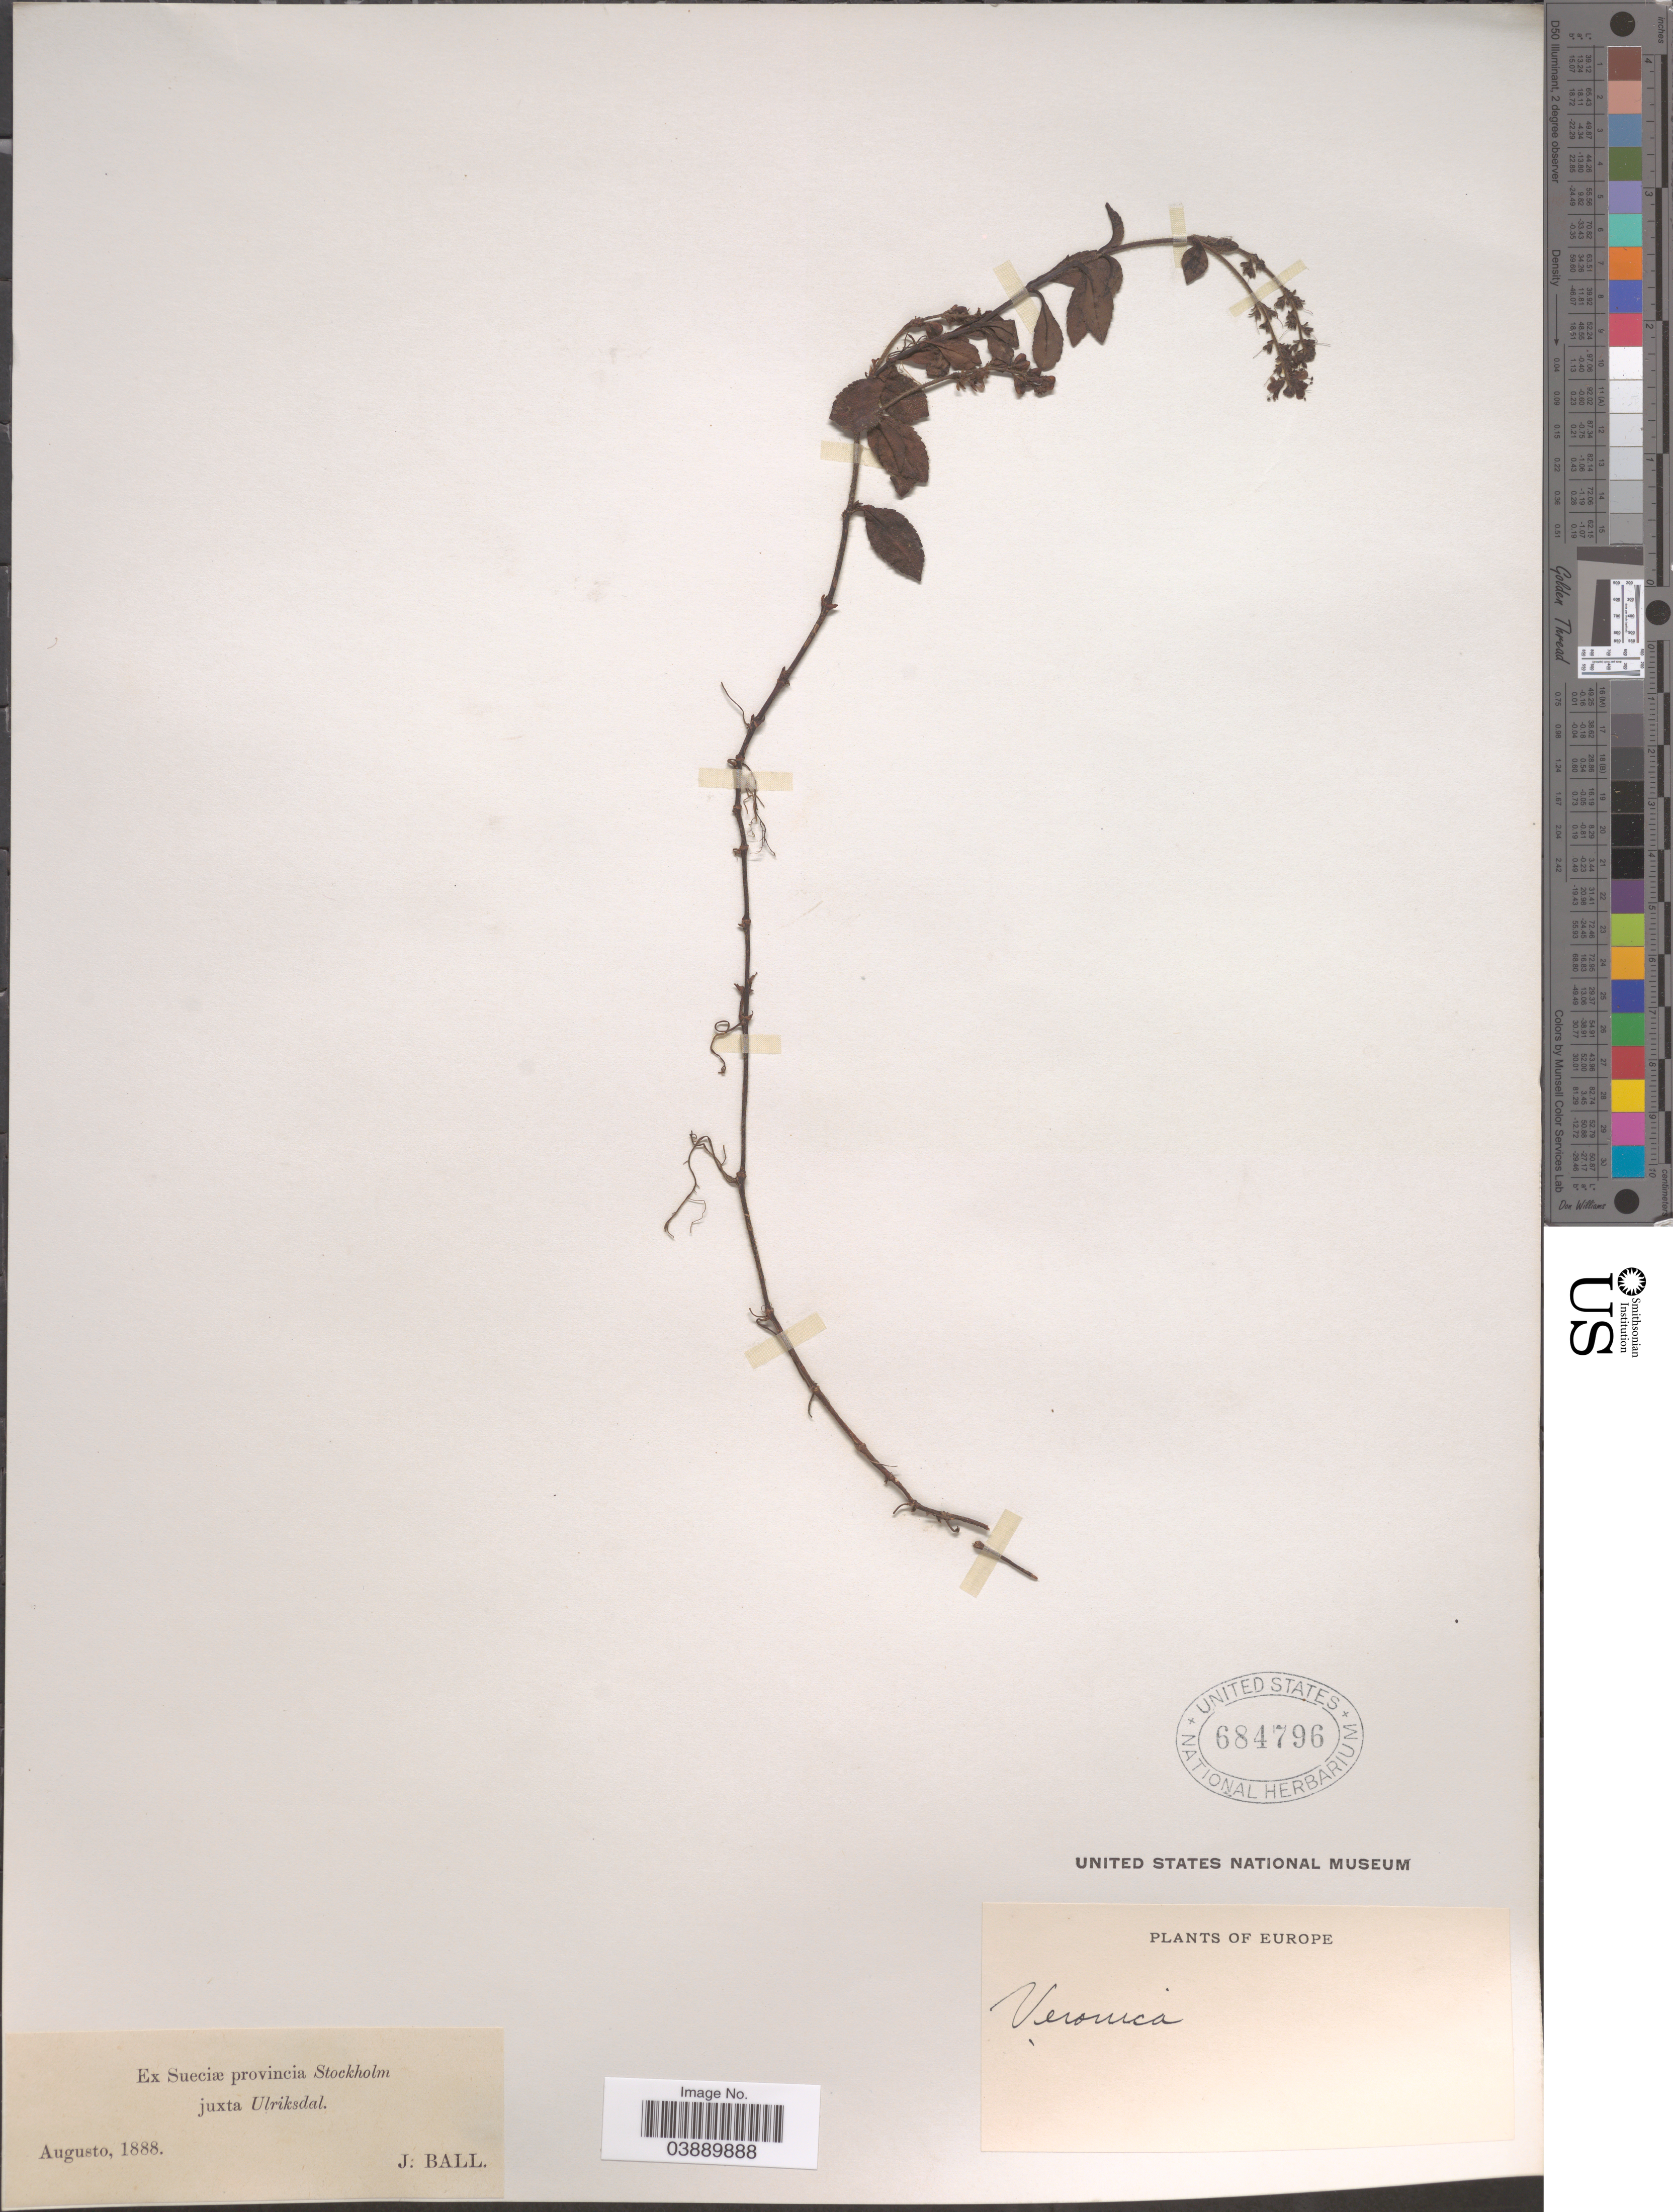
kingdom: Plantae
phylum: Tracheophyta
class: Magnoliopsida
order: Lamiales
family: Plantaginaceae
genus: Veronica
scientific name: Veronica officinalis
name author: L.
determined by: Albach, Dirk C.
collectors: J. Ball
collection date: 1888-08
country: Sweden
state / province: Stockholm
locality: Ex Sueciæ provincia Stockholm juxta Ulriksdal.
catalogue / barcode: US 684796